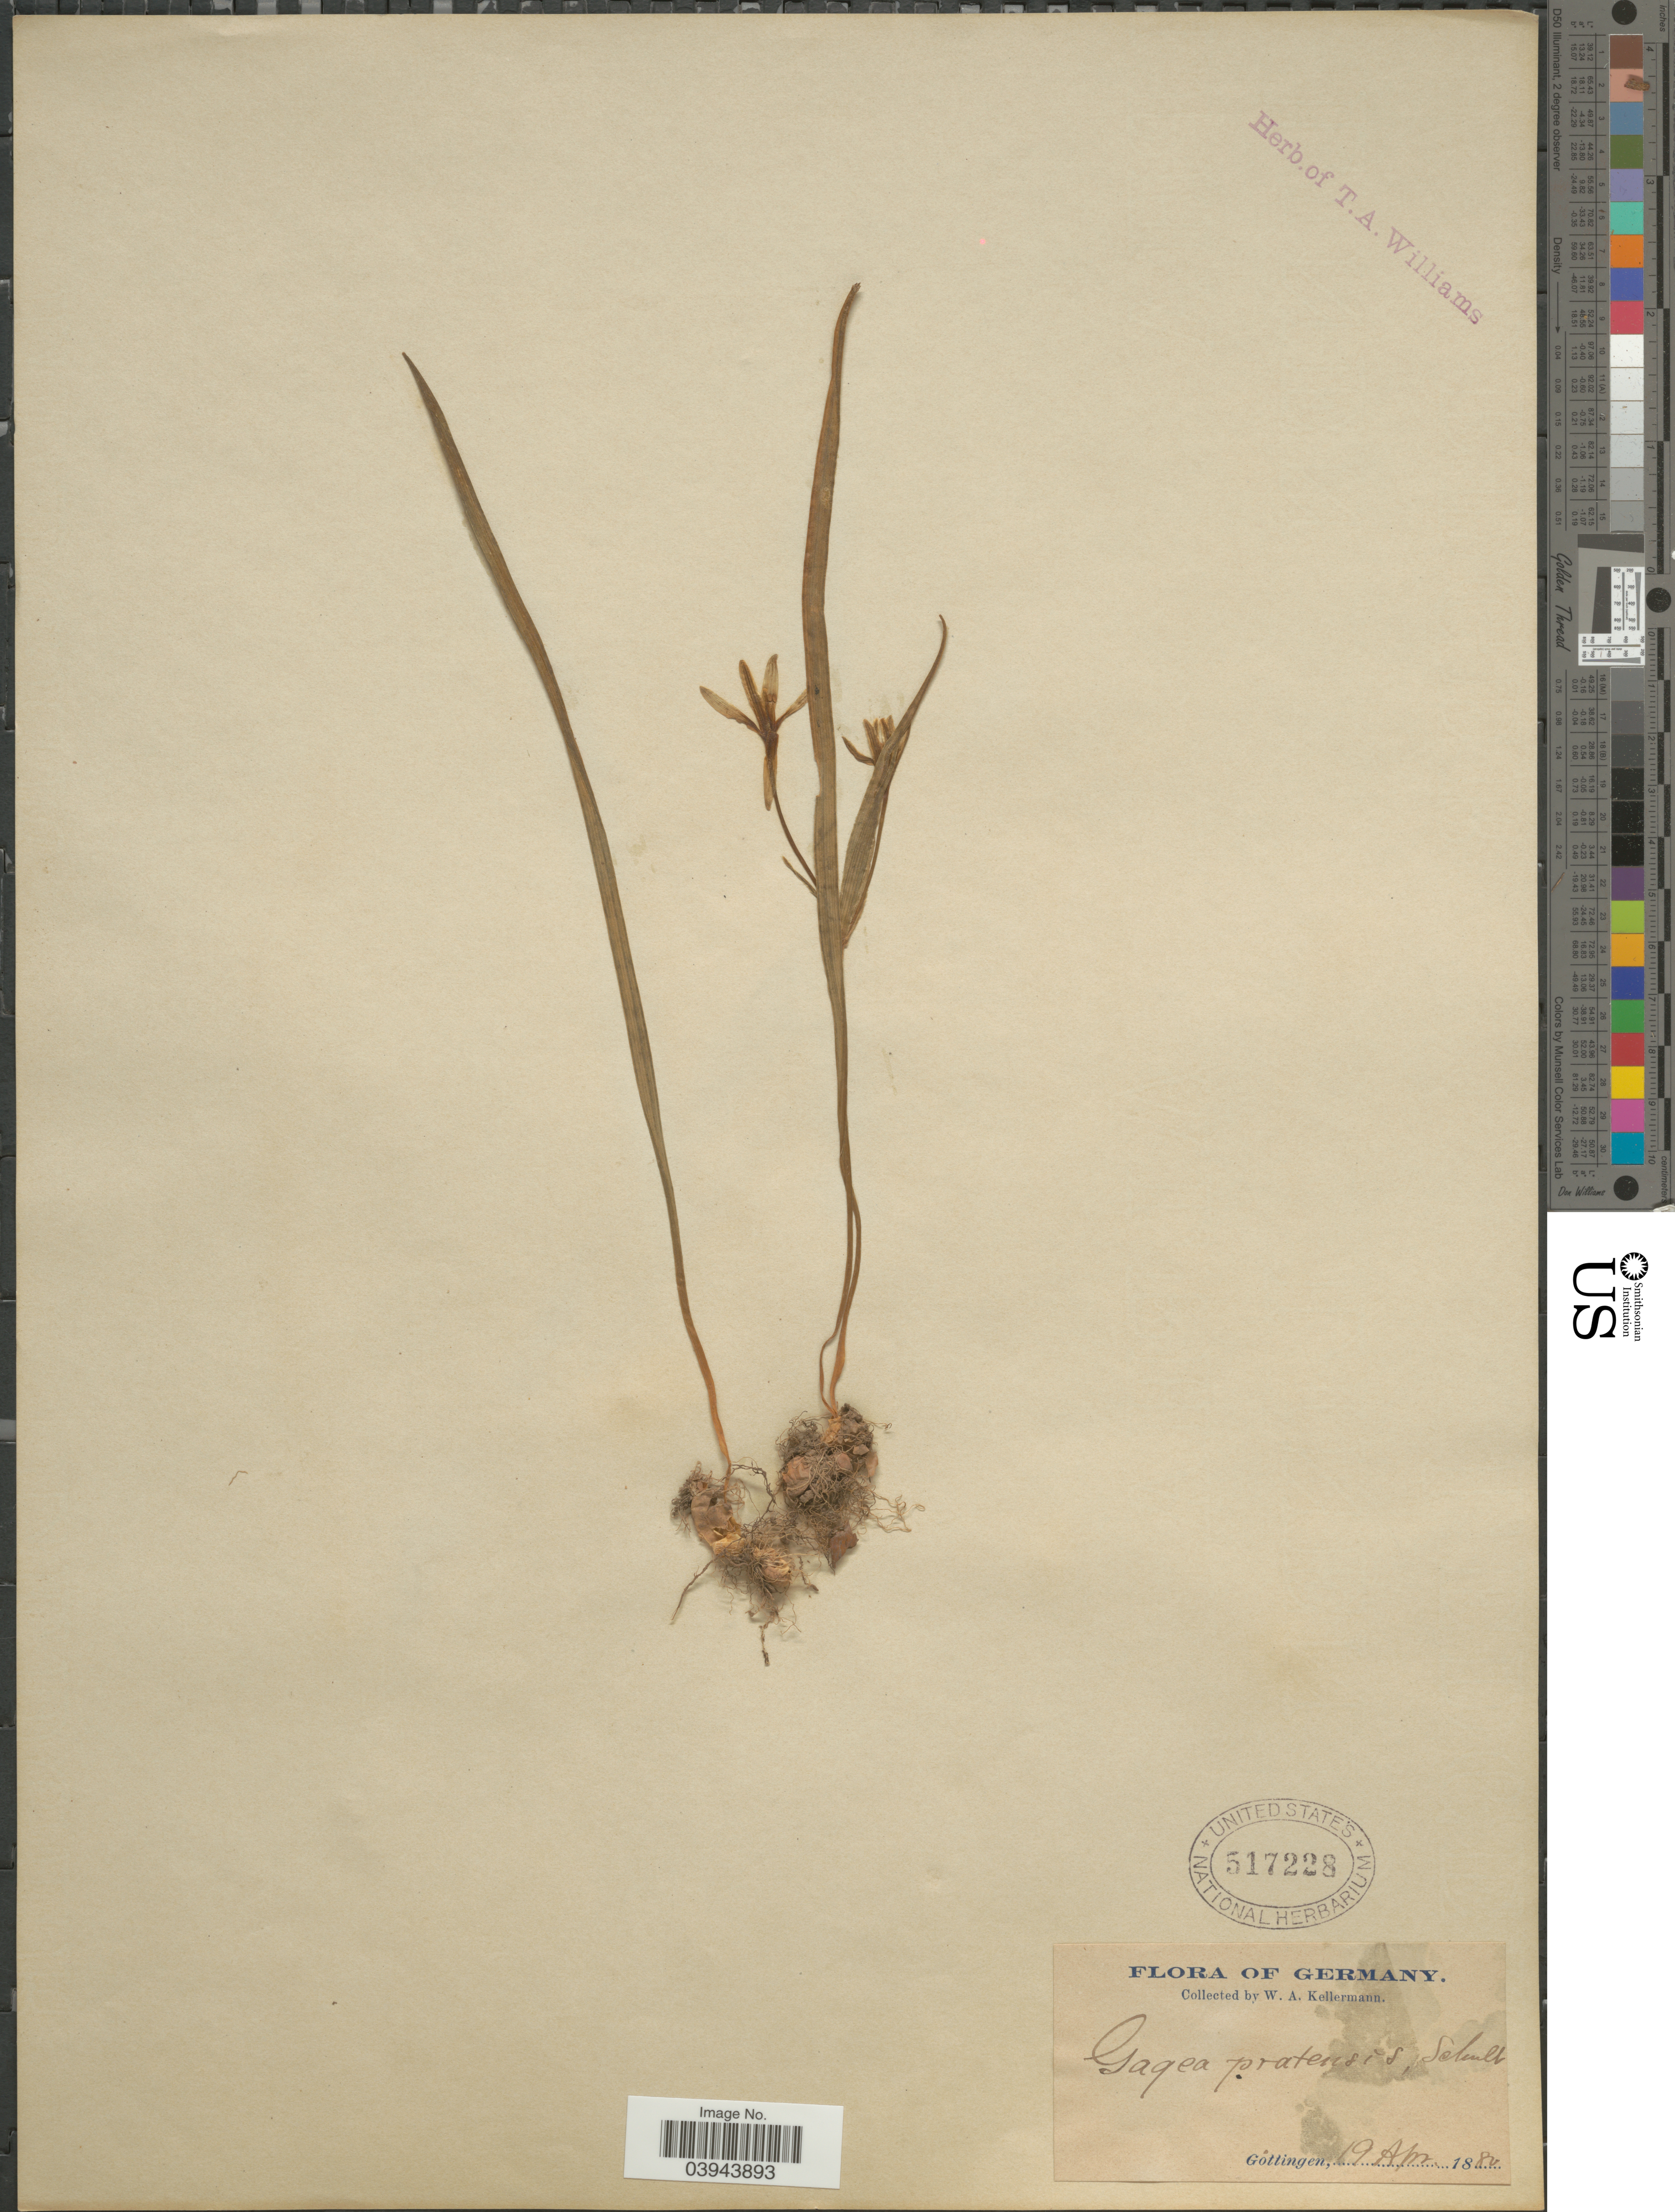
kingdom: Plantae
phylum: Tracheophyta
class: Liliopsida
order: Liliales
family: Liliaceae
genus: Gagea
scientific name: Gagea pratensis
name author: (Pers.) Dumort.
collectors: W. A. Kellermann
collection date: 1880-04-19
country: Germany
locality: Göttingen.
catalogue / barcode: US 517228